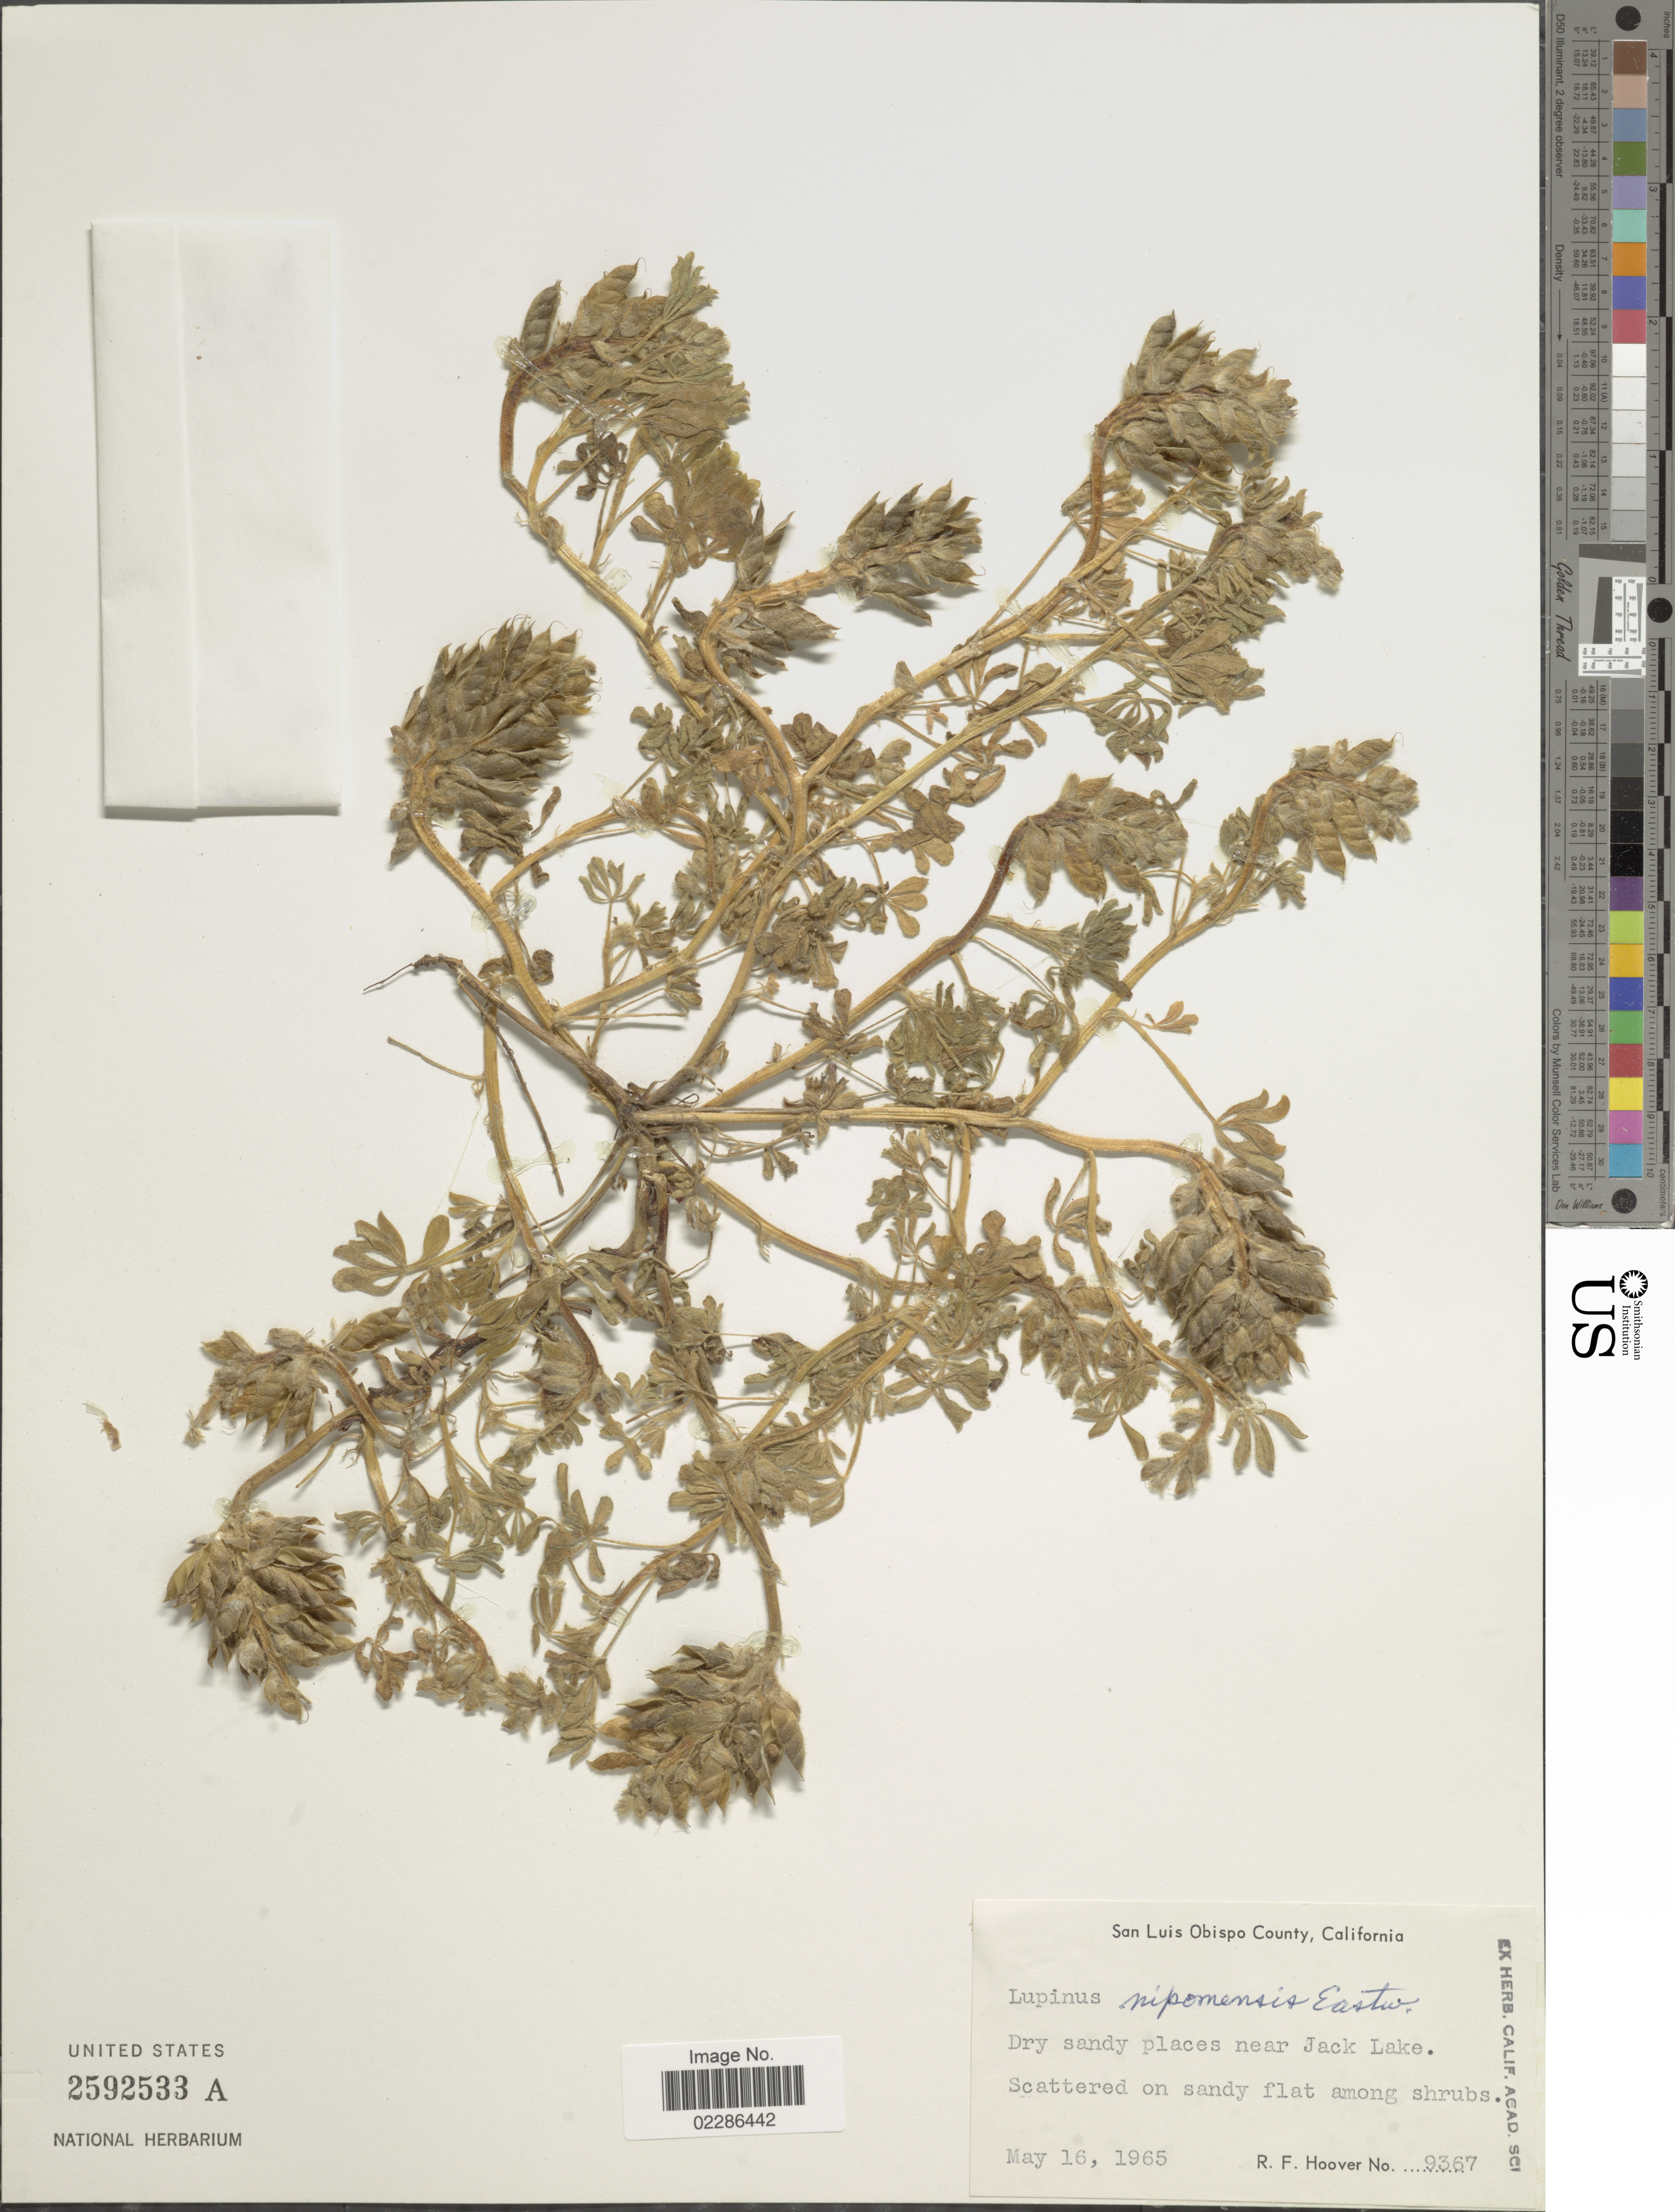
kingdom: Plantae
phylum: Tracheophyta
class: Magnoliopsida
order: Fabales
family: Fabaceae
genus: Lupinus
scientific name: Lupinus nipomensis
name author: Eastw.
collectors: R. F. Hoover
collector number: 9367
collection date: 1965-05-16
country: United States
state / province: California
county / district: San Luis Obispo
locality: San Luis Obispo County, Dry sandy places near Jack Lake.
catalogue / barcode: US 2592533A